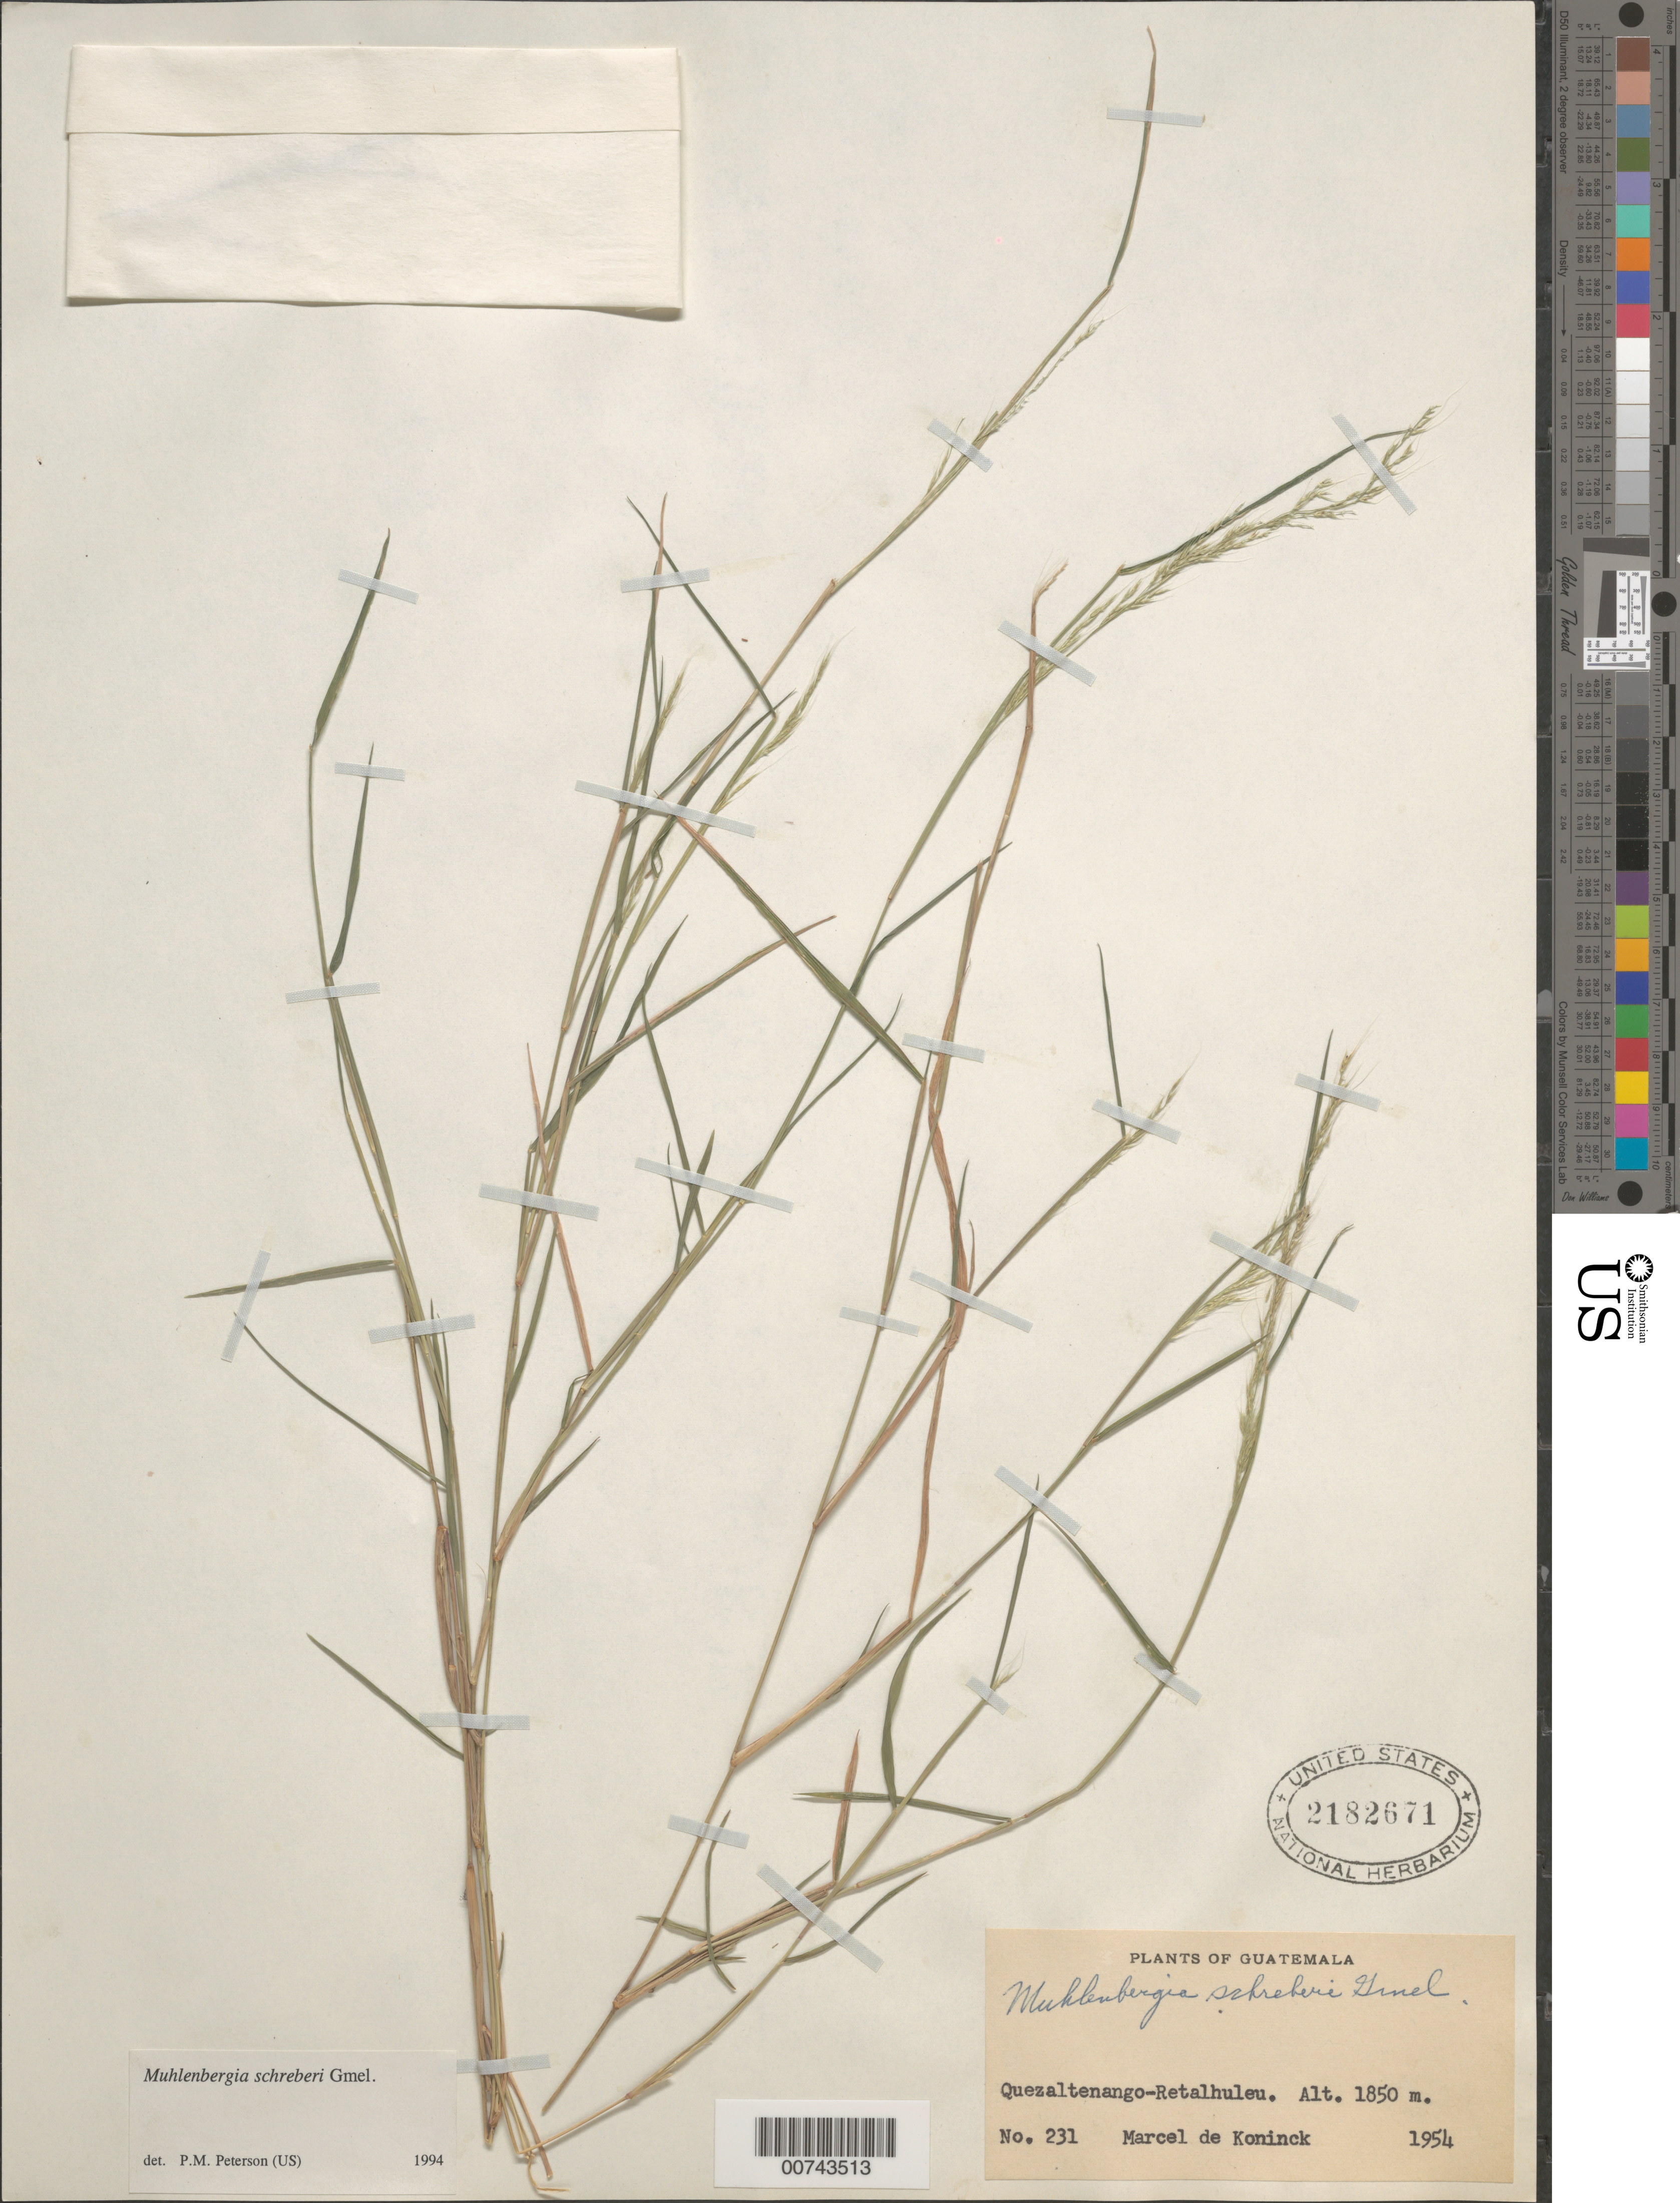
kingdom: Plantae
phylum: Tracheophyta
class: Liliopsida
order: Poales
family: Poaceae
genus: Muhlenbergia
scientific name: Muhlenbergia schreberi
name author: J.F. Gmel.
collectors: M. Koninck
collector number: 231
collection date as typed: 1954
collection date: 1954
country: Guatemala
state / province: Quetzaltenango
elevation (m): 1850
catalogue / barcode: US 2182671